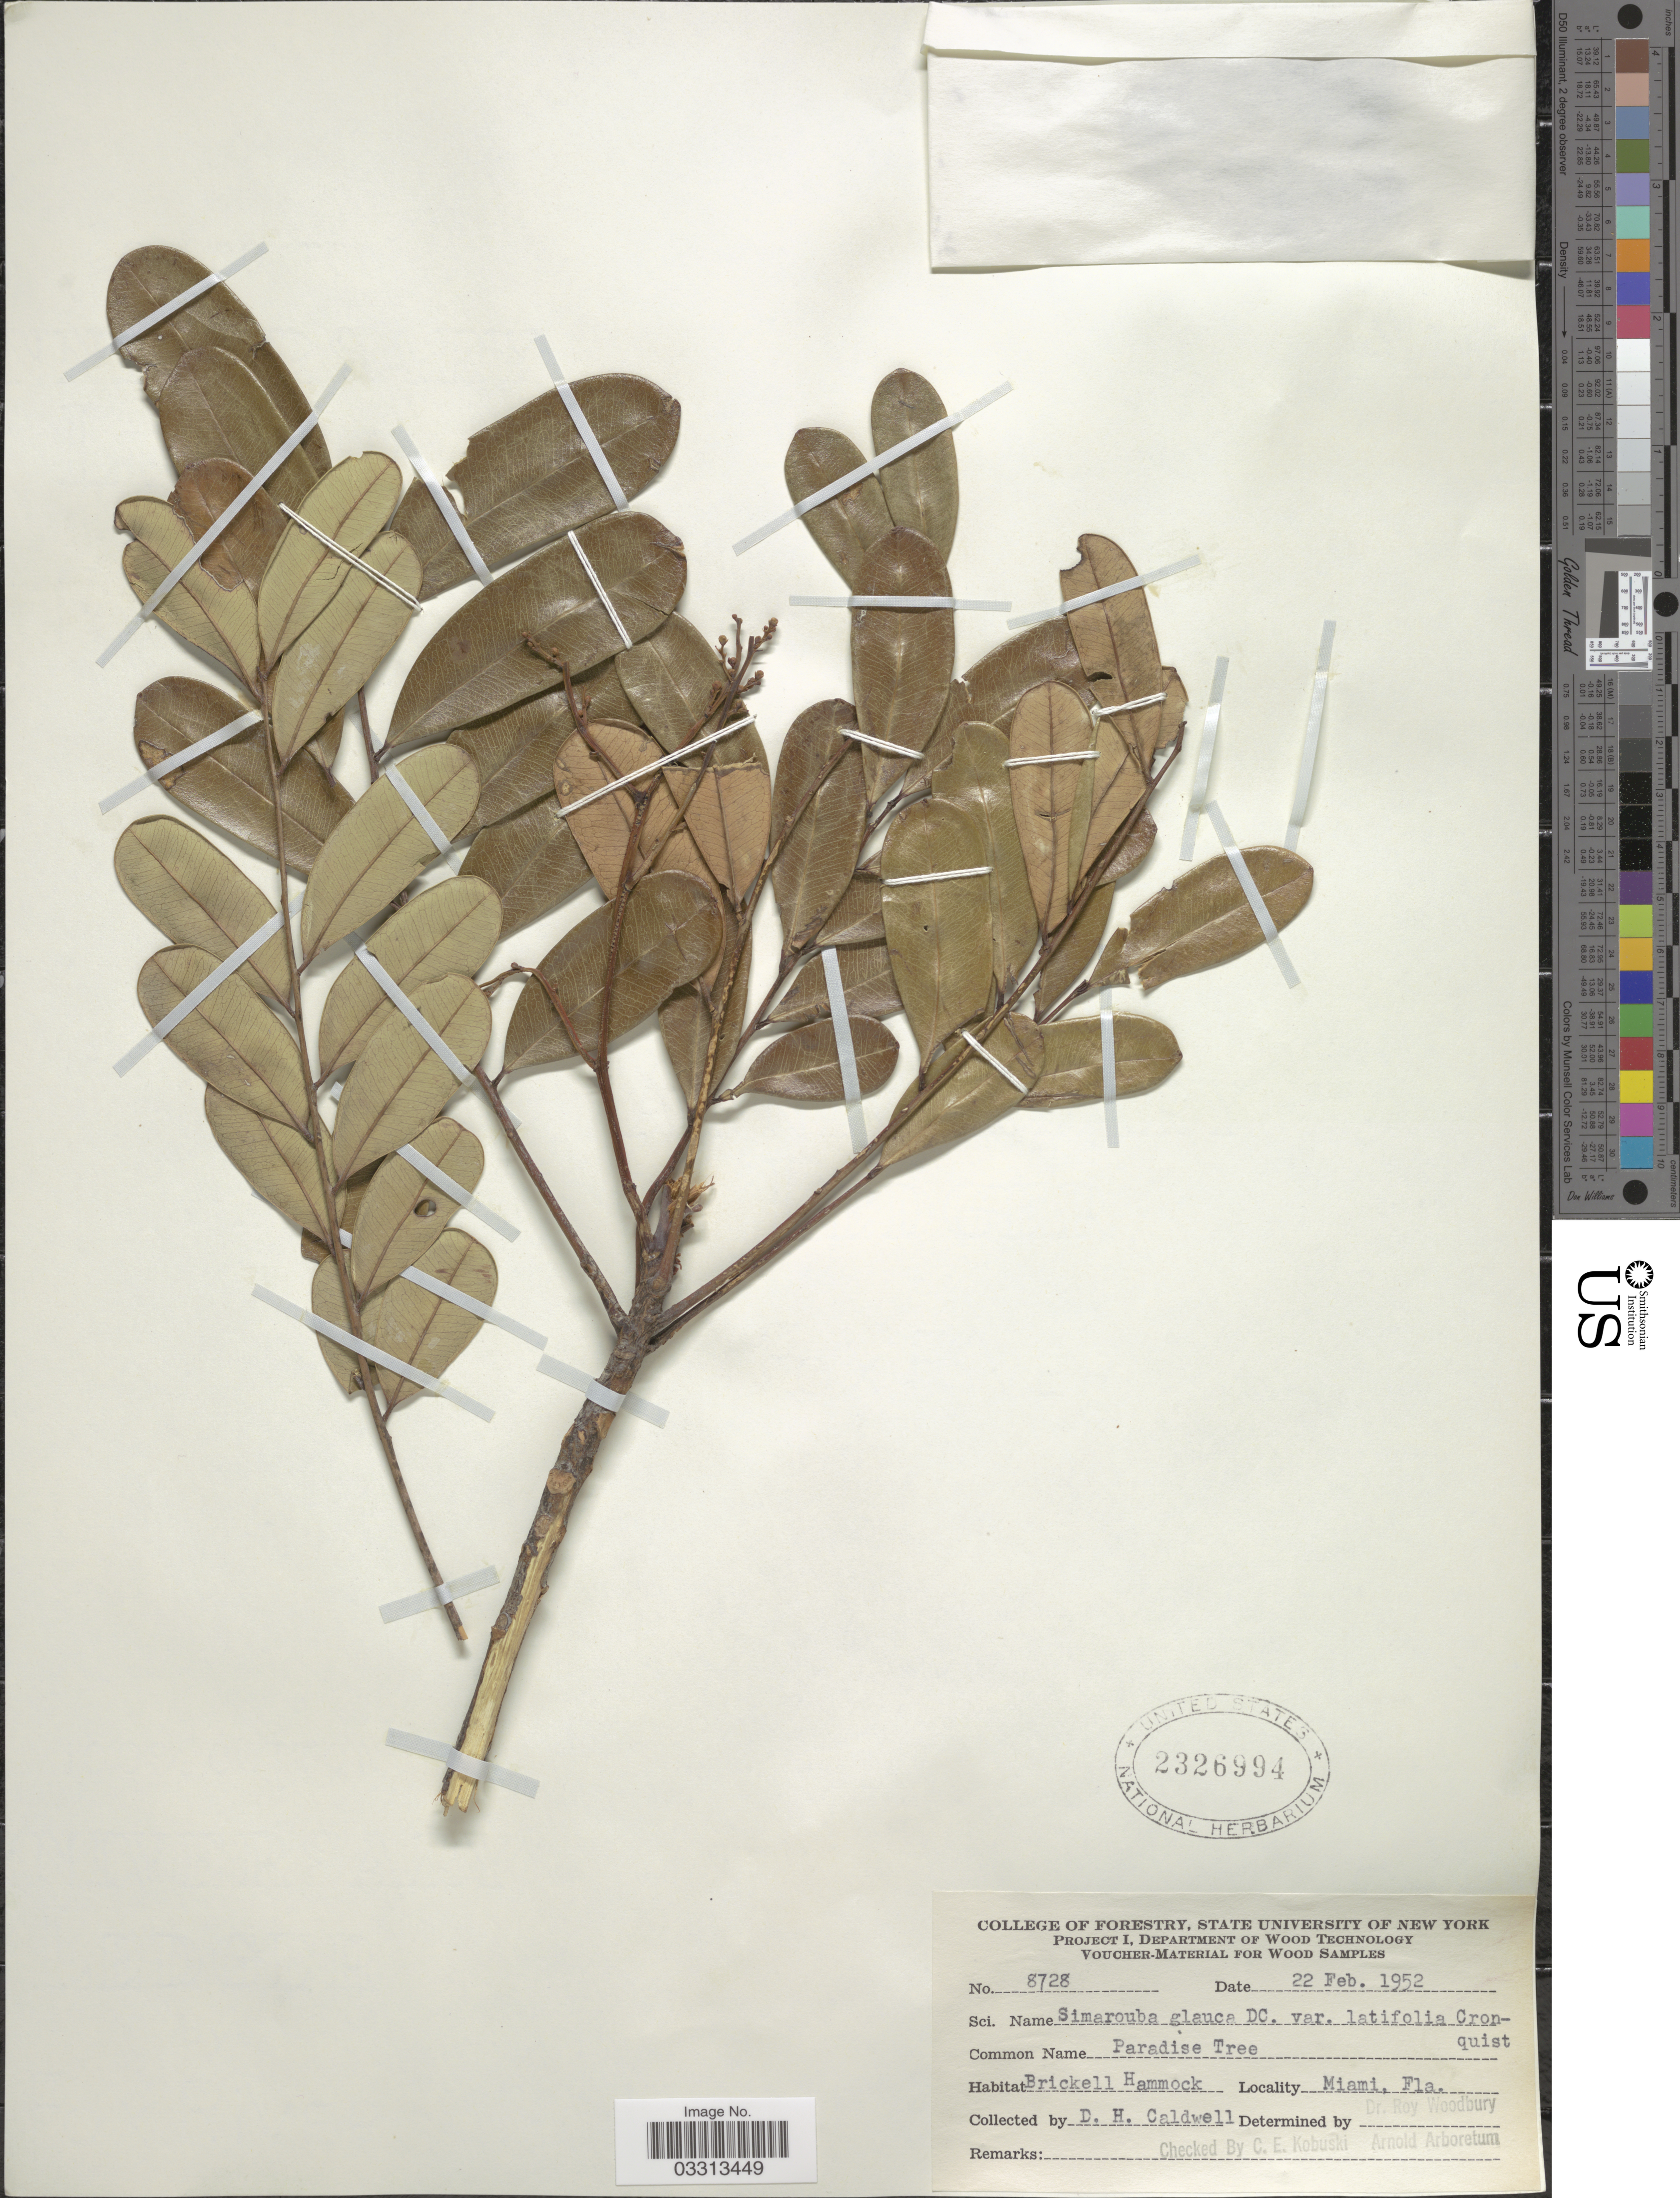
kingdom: Plantae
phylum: Tracheophyta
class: Magnoliopsida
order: Sapindales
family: Simaroubaceae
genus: Simarouba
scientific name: Simarouba glauca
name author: DC.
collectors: D. H. Caldwell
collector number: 8728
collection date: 1952-02-22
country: United States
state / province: Florida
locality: Brickell Hammock. Miami,Fla.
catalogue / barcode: US 2326994